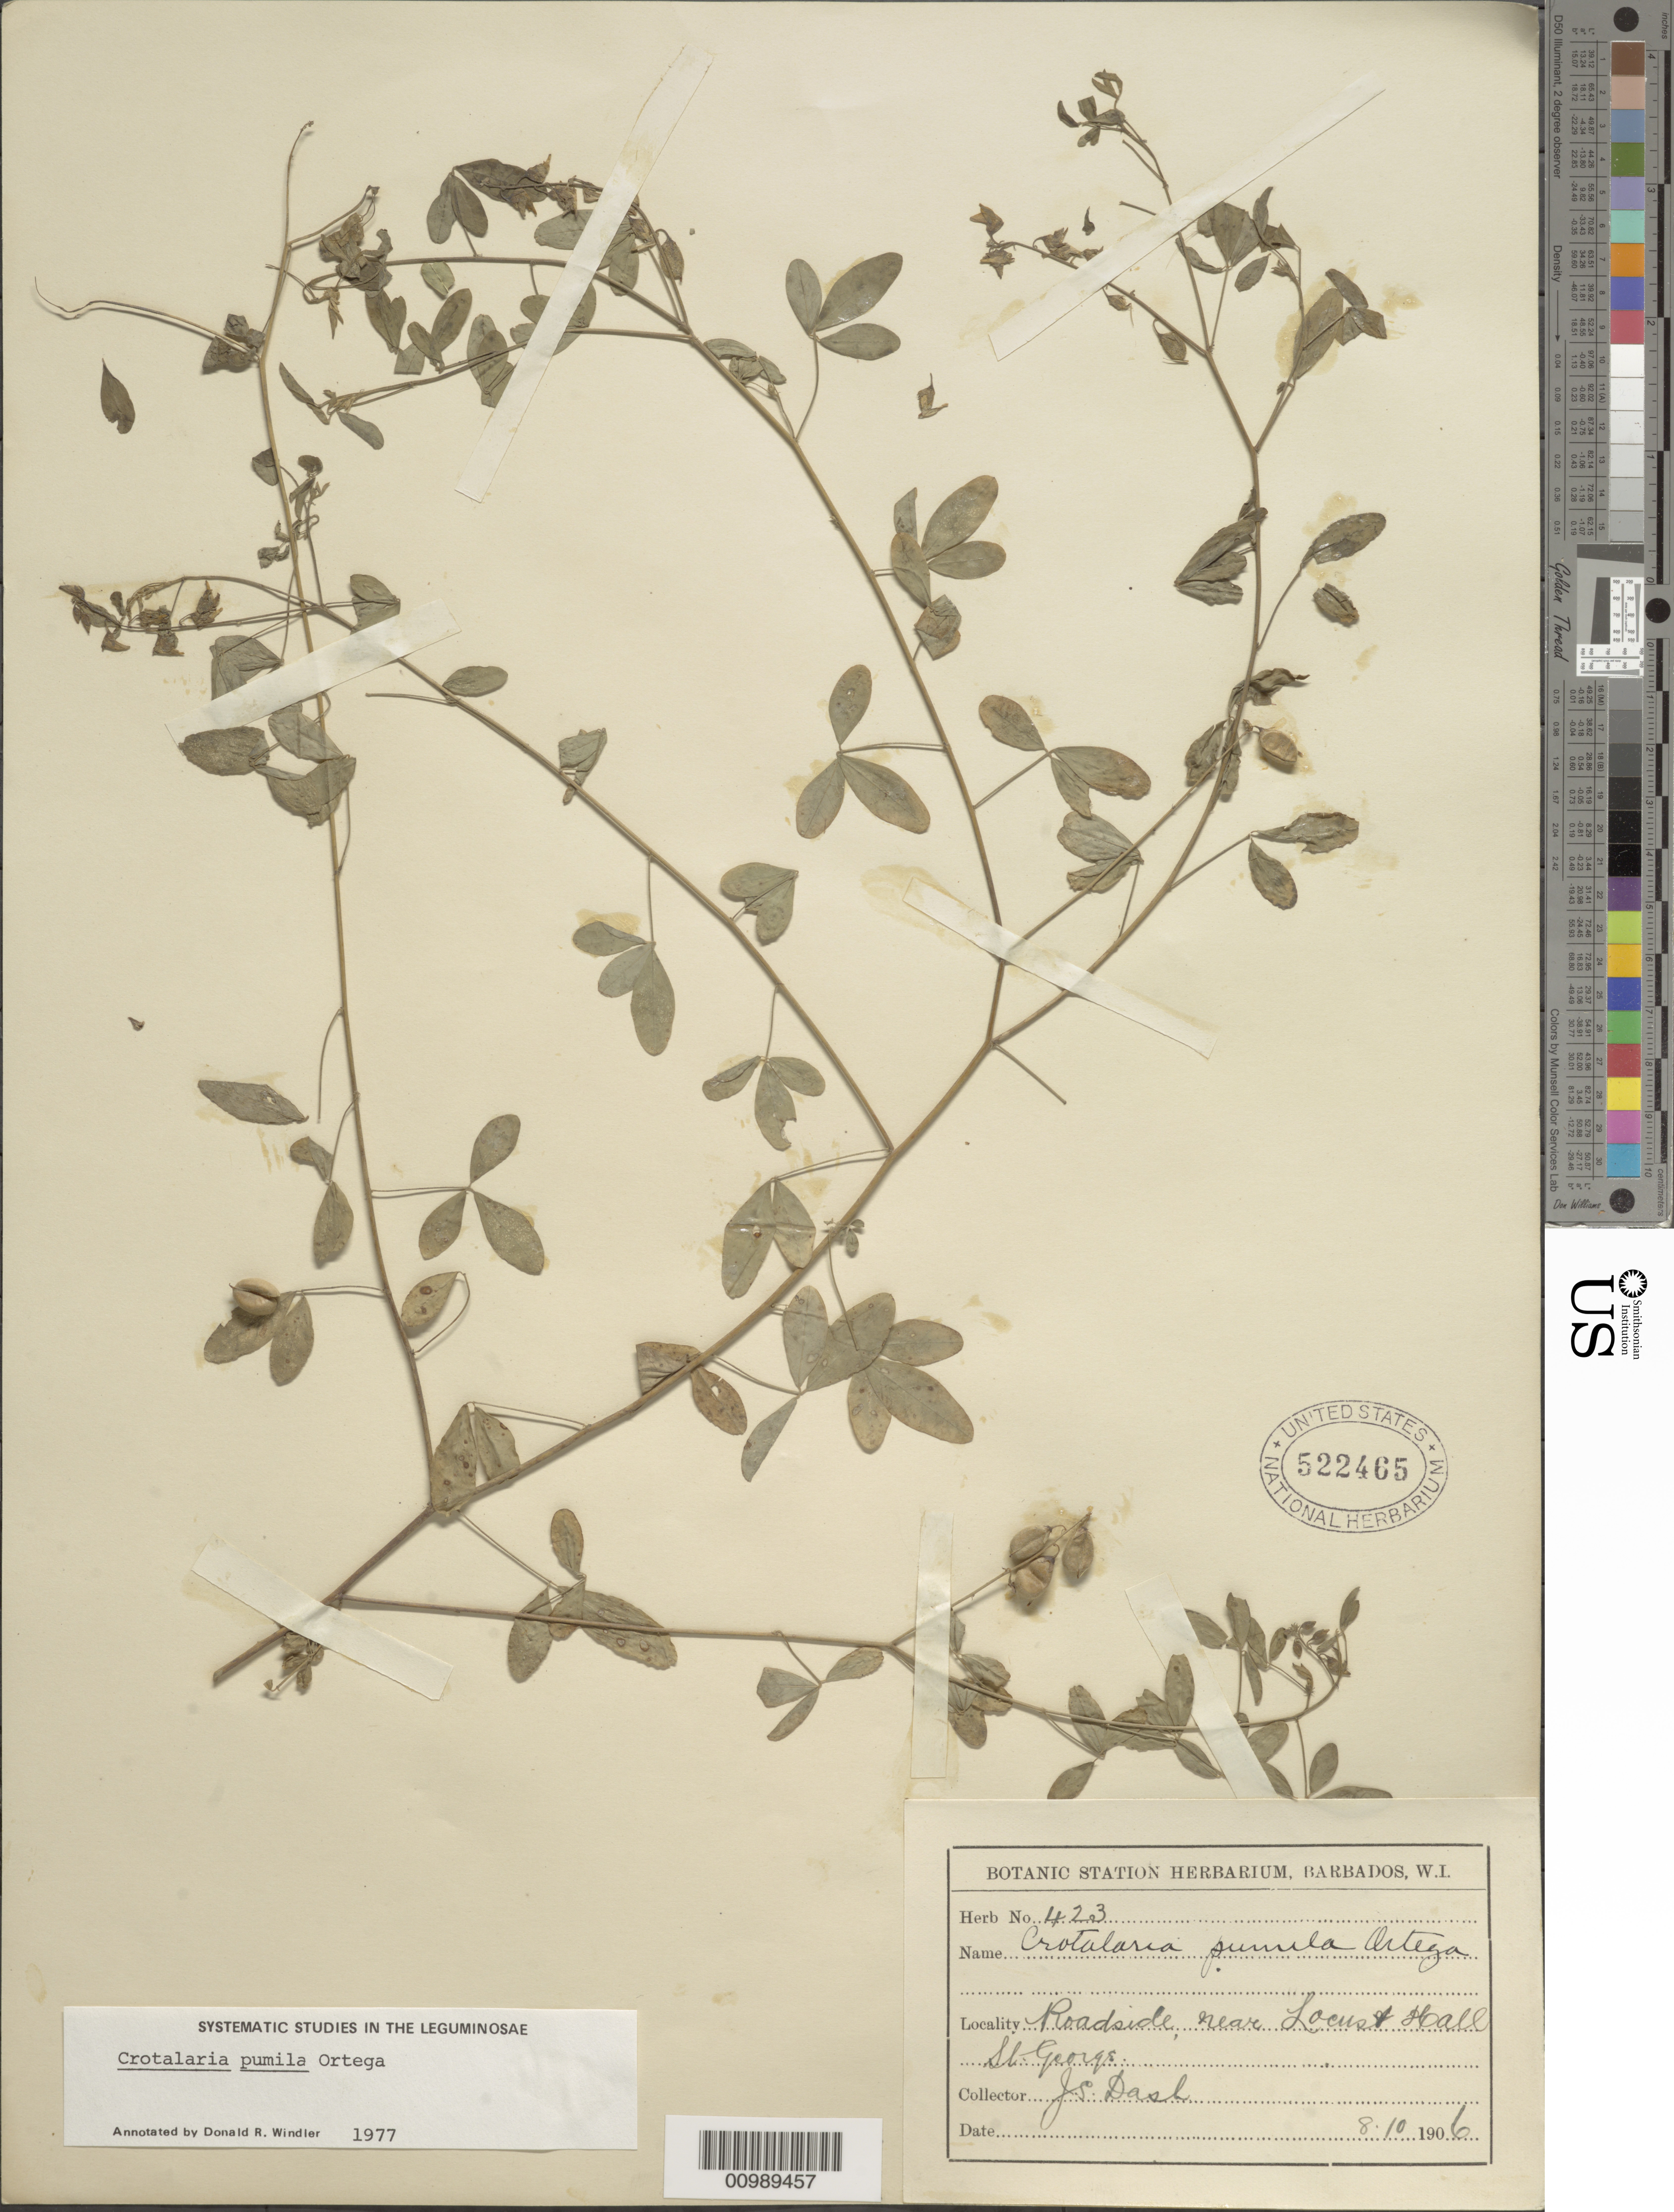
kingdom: Plantae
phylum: Tracheophyta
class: Magnoliopsida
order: Fabales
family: Fabaceae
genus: Crotalaria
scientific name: Crotalaria pumila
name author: Ortega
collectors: J. Dash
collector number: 423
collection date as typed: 08 Oct 1906 or 10 Aug 1906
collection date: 1906-08-10 or 1906-10-08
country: Barbados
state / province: Saint George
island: Barbados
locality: Near Locus Hall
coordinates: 0 N, 0 E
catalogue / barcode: US 522465